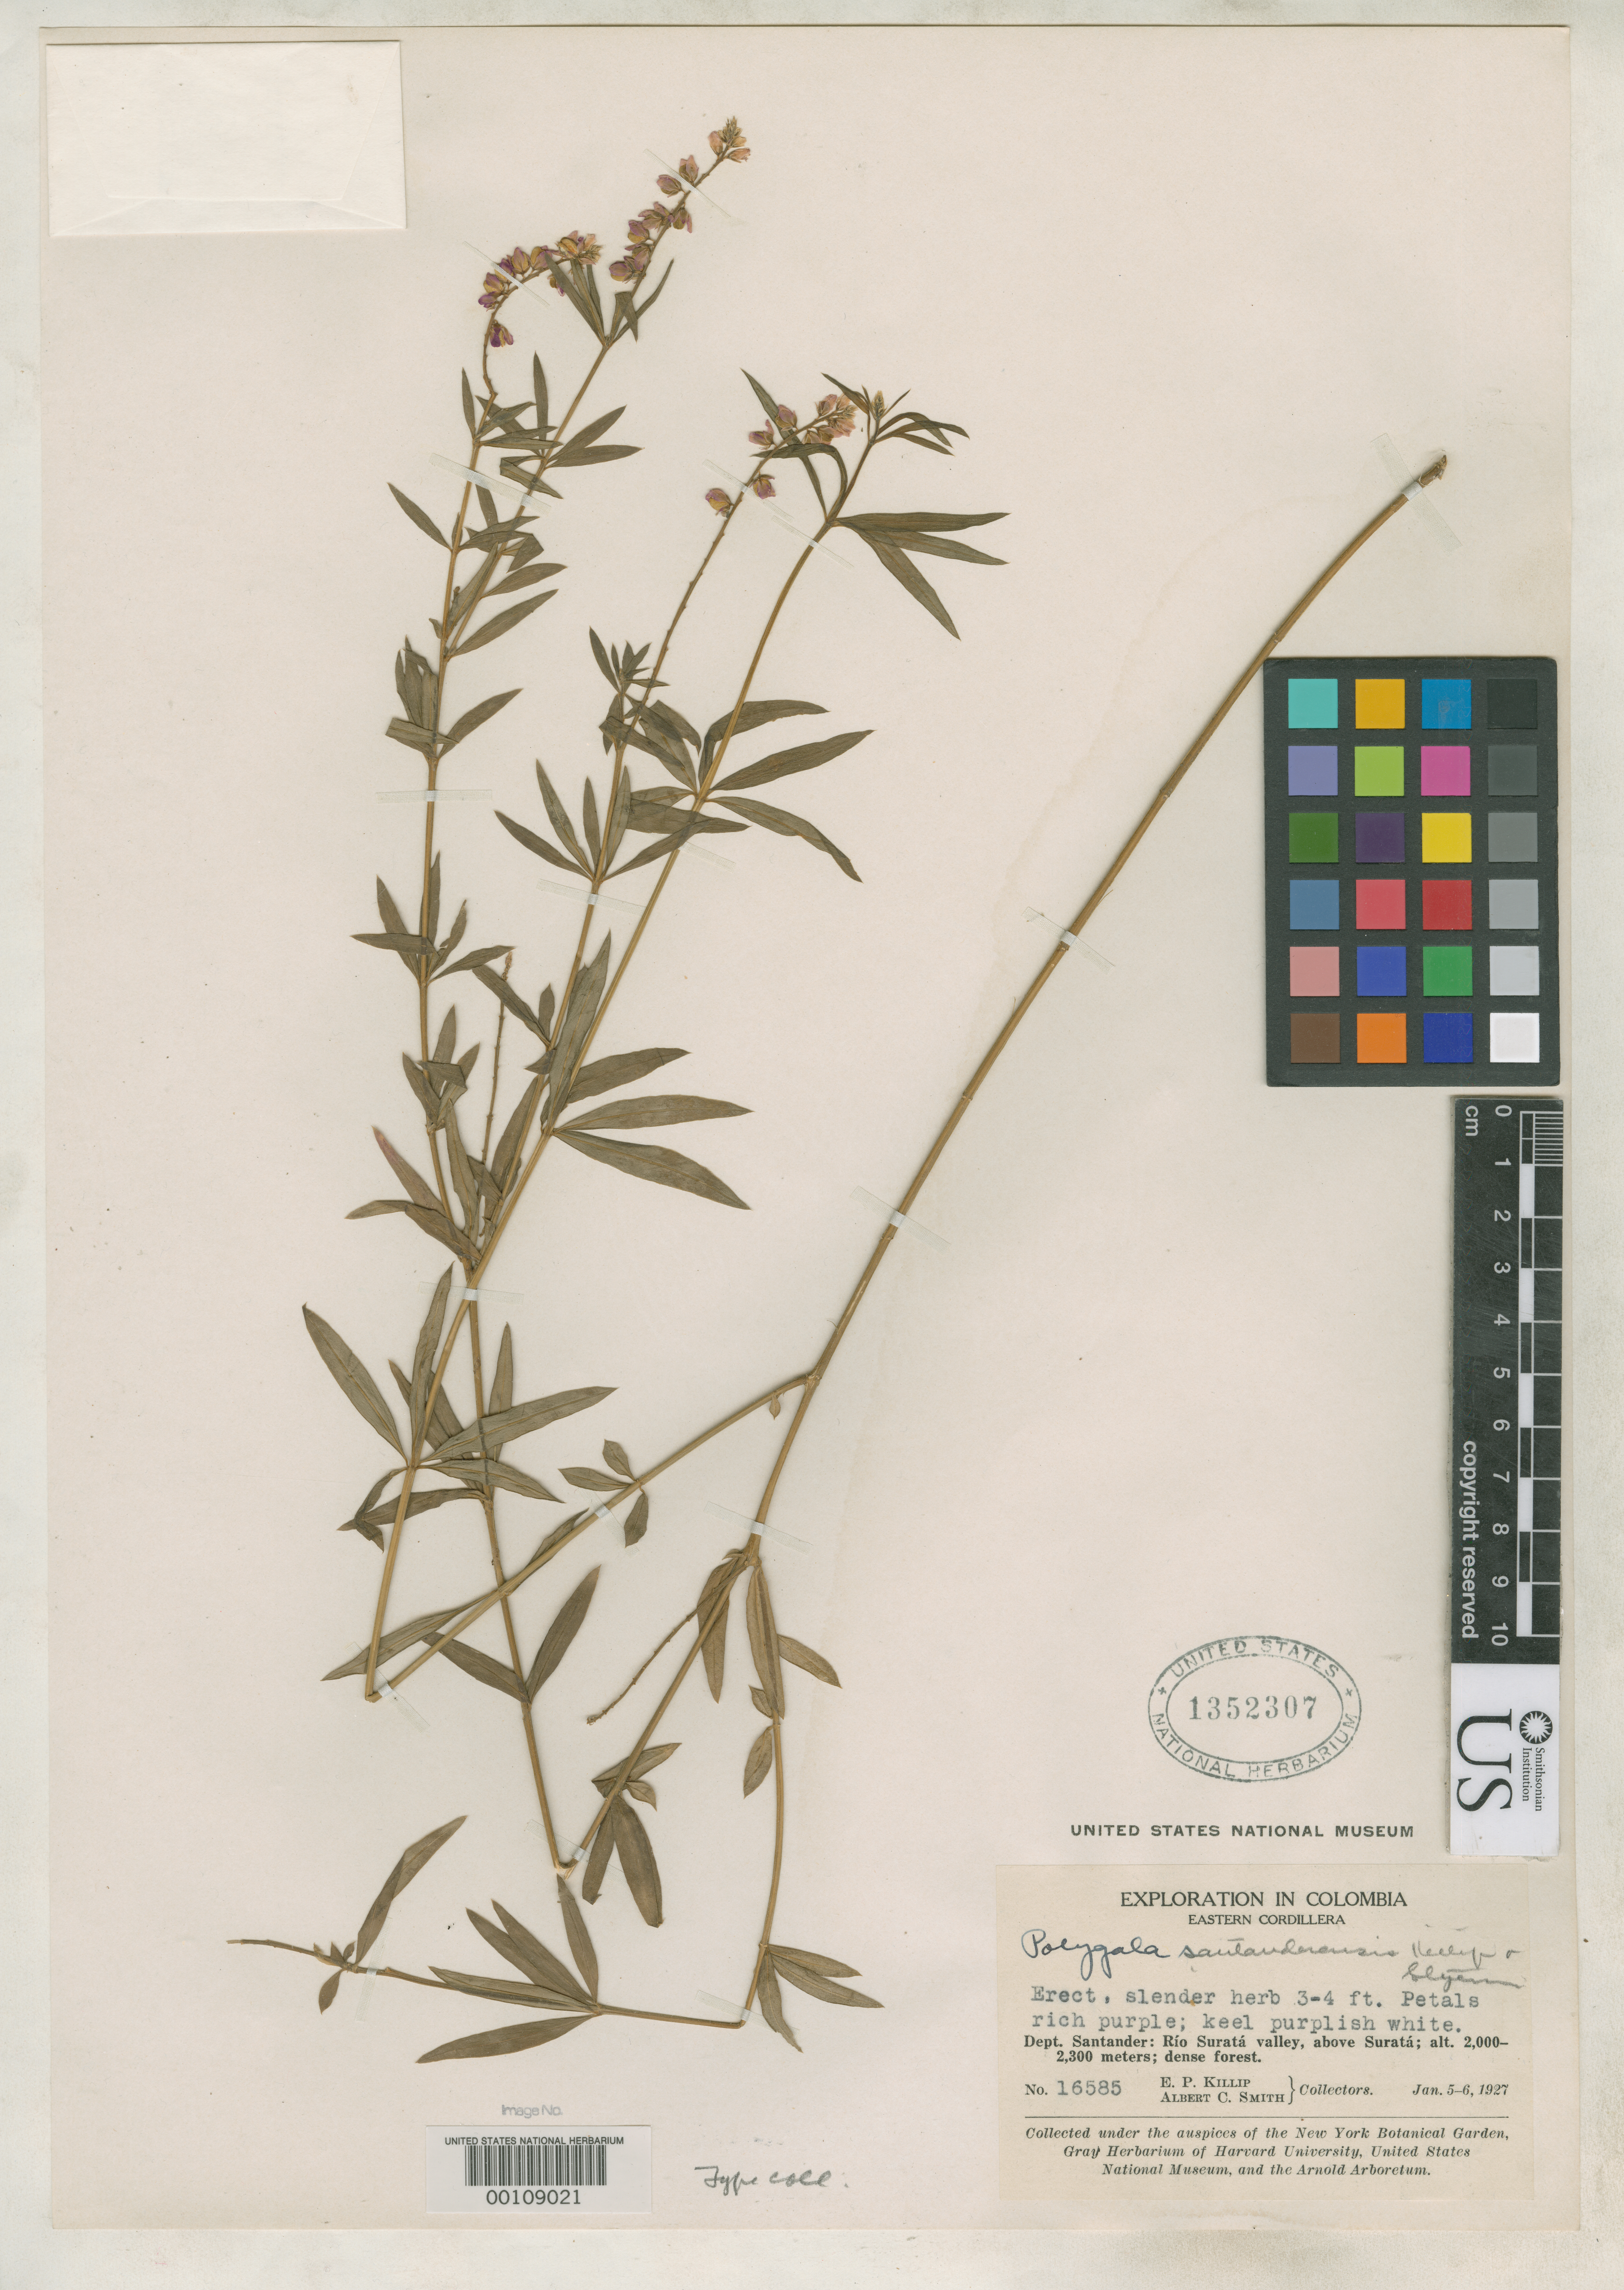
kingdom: Plantae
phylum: Tracheophyta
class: Magnoliopsida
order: Fabales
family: Polygalaceae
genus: Polygala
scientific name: Polygala santanderensis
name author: Killip & Steyerm.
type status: Holotype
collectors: E. P. Killip & A. C. Smith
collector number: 16585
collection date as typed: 05 Jan 1927 to 06 Jan 1927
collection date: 1927-01-05/1927-01-06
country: Colombia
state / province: Santander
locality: Rio Surata Valley, above Surata.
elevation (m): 200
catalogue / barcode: US 1352307